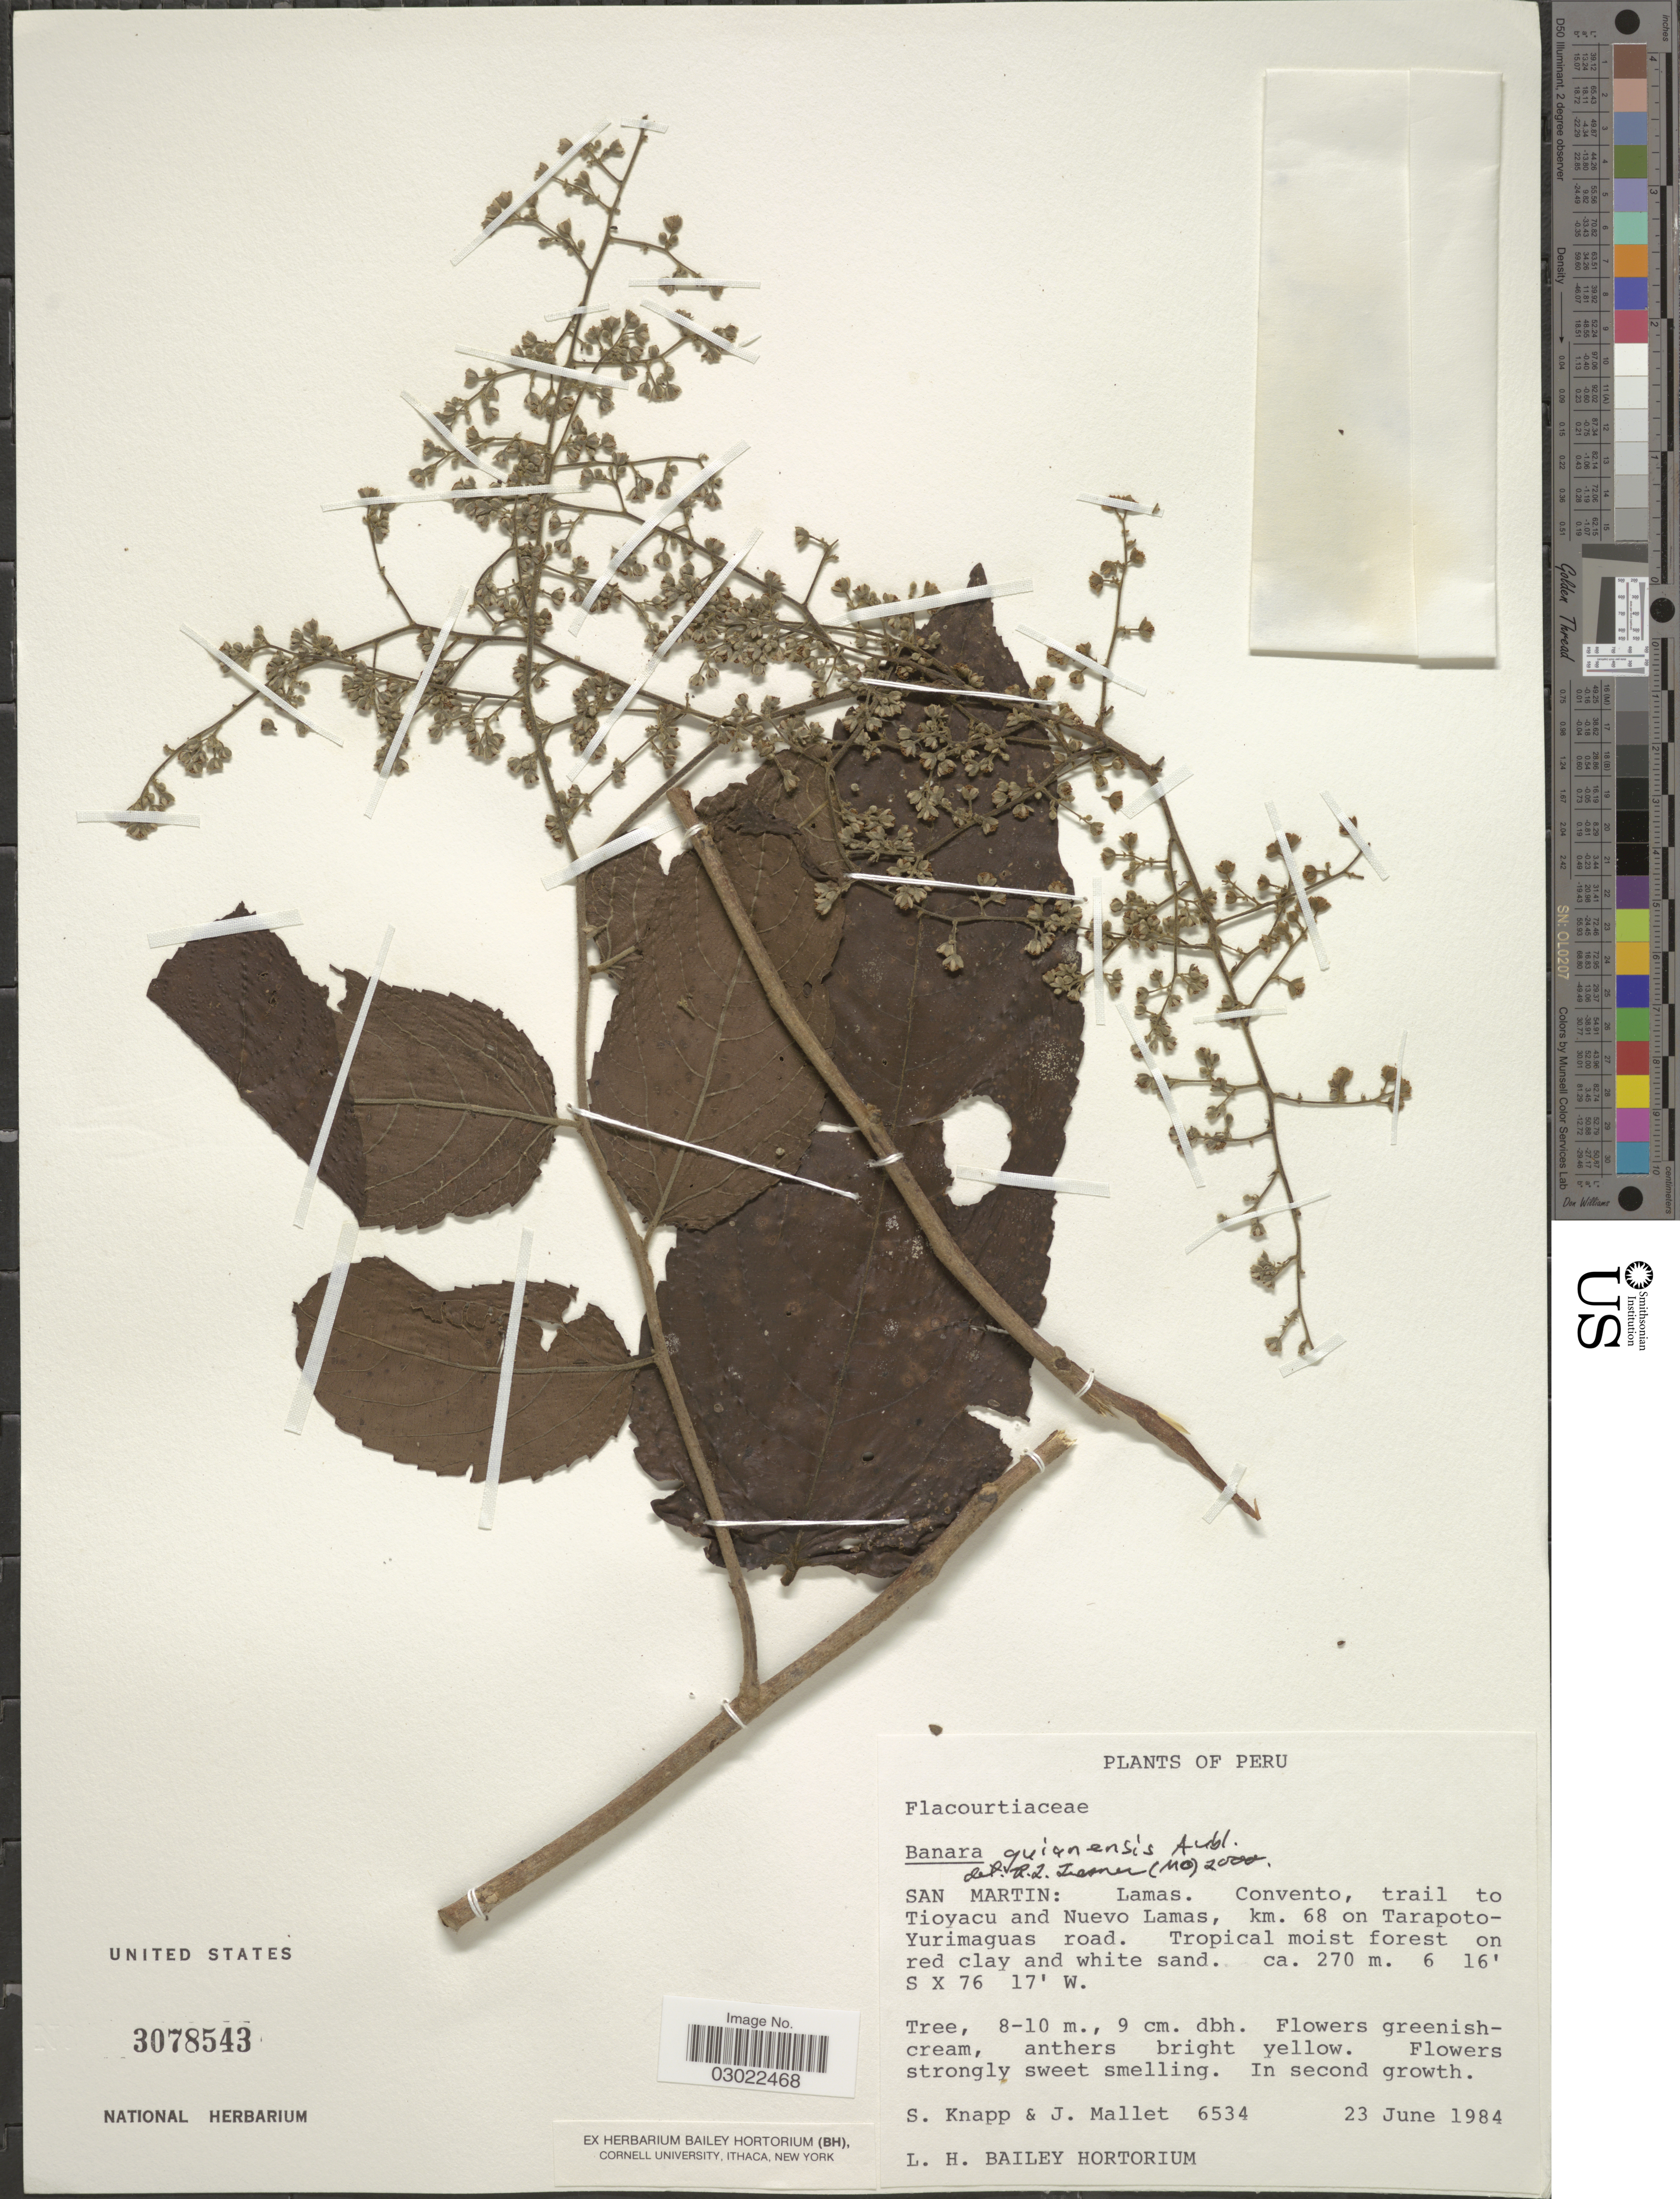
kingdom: Plantae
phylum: Tracheophyta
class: Magnoliopsida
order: Malpighiales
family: Salicaceae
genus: Banara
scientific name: Banara guianensis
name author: Aubl.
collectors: S. Knapp & J. Mallet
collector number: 6534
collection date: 1984-06-23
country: Peru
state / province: San Martín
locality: Lamas. Convento, trail to Tioyacu and Nuevo Lamas, km. 68 on Tarapoto-Yurimaguas road.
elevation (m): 270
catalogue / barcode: US 3078543